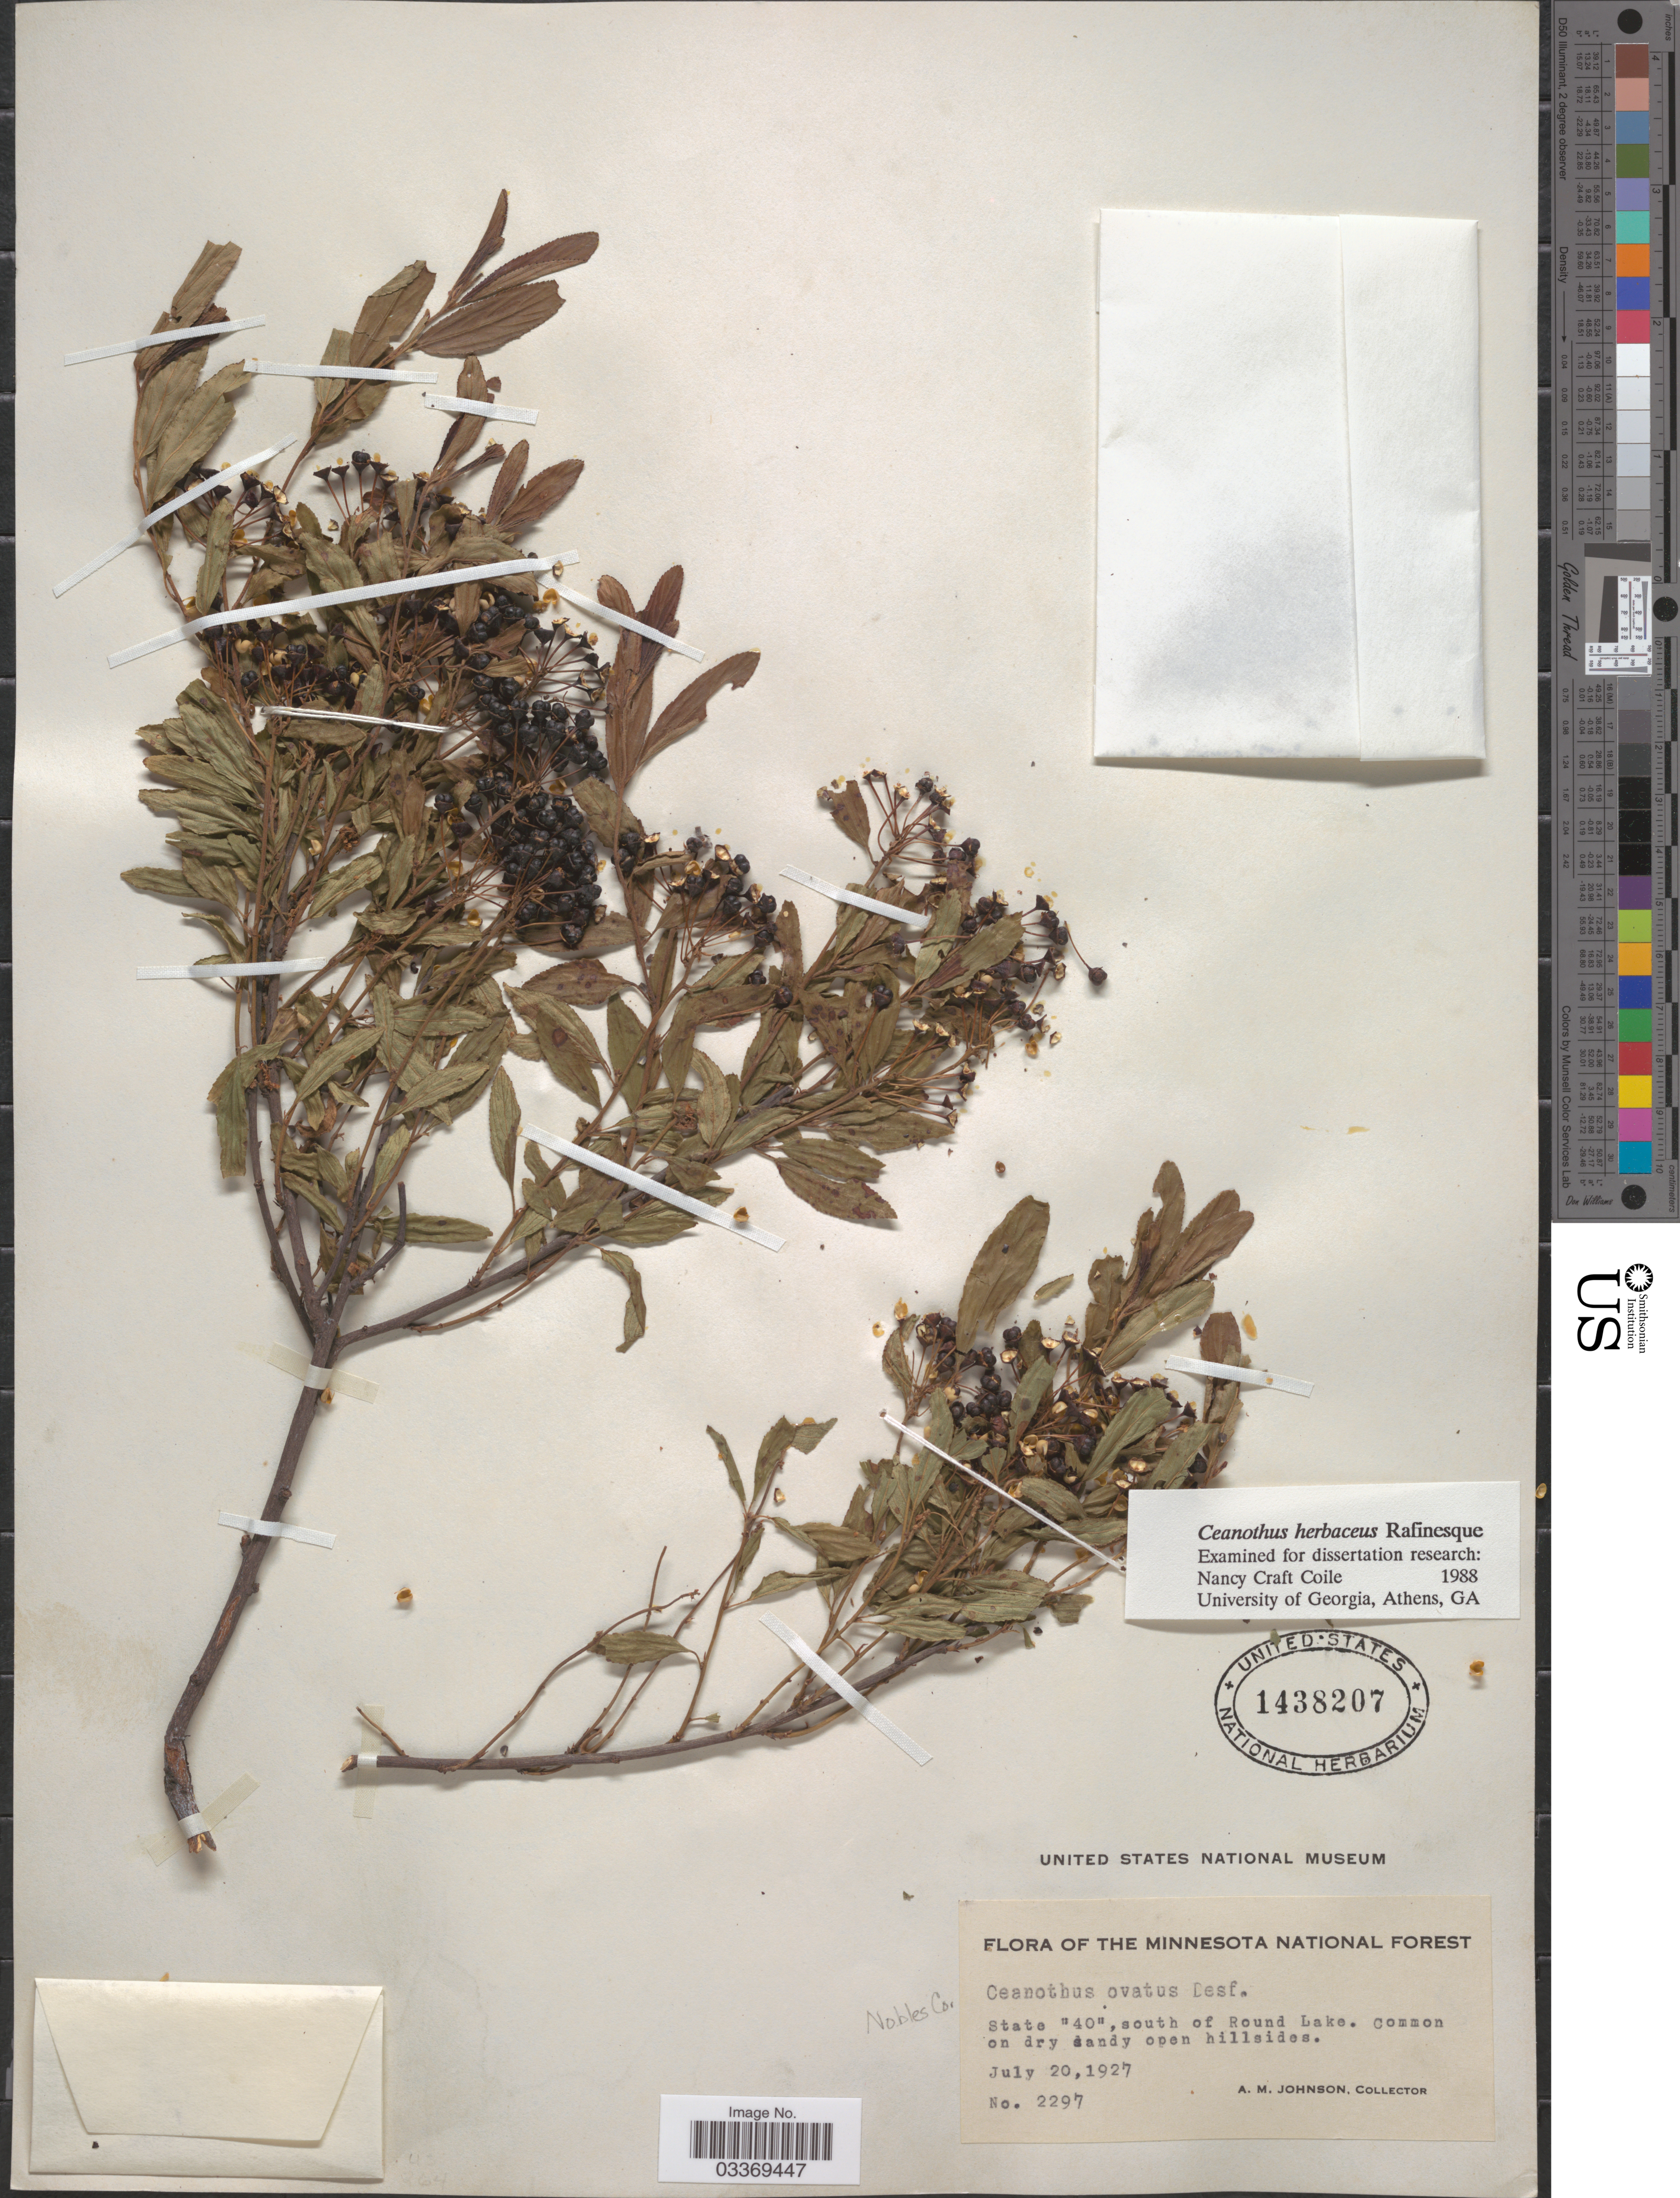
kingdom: Plantae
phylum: Tracheophyta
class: Magnoliopsida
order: Rosales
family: Rhamnaceae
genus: Ceanothus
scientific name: Ceanothus ovatus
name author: Desf.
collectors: A. M. Johnson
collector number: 2297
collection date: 1927-07-20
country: United States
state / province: Minnesota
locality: Minnesota National Forest. Nobles Co. State "40", south of Round Lake.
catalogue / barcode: US 1438207